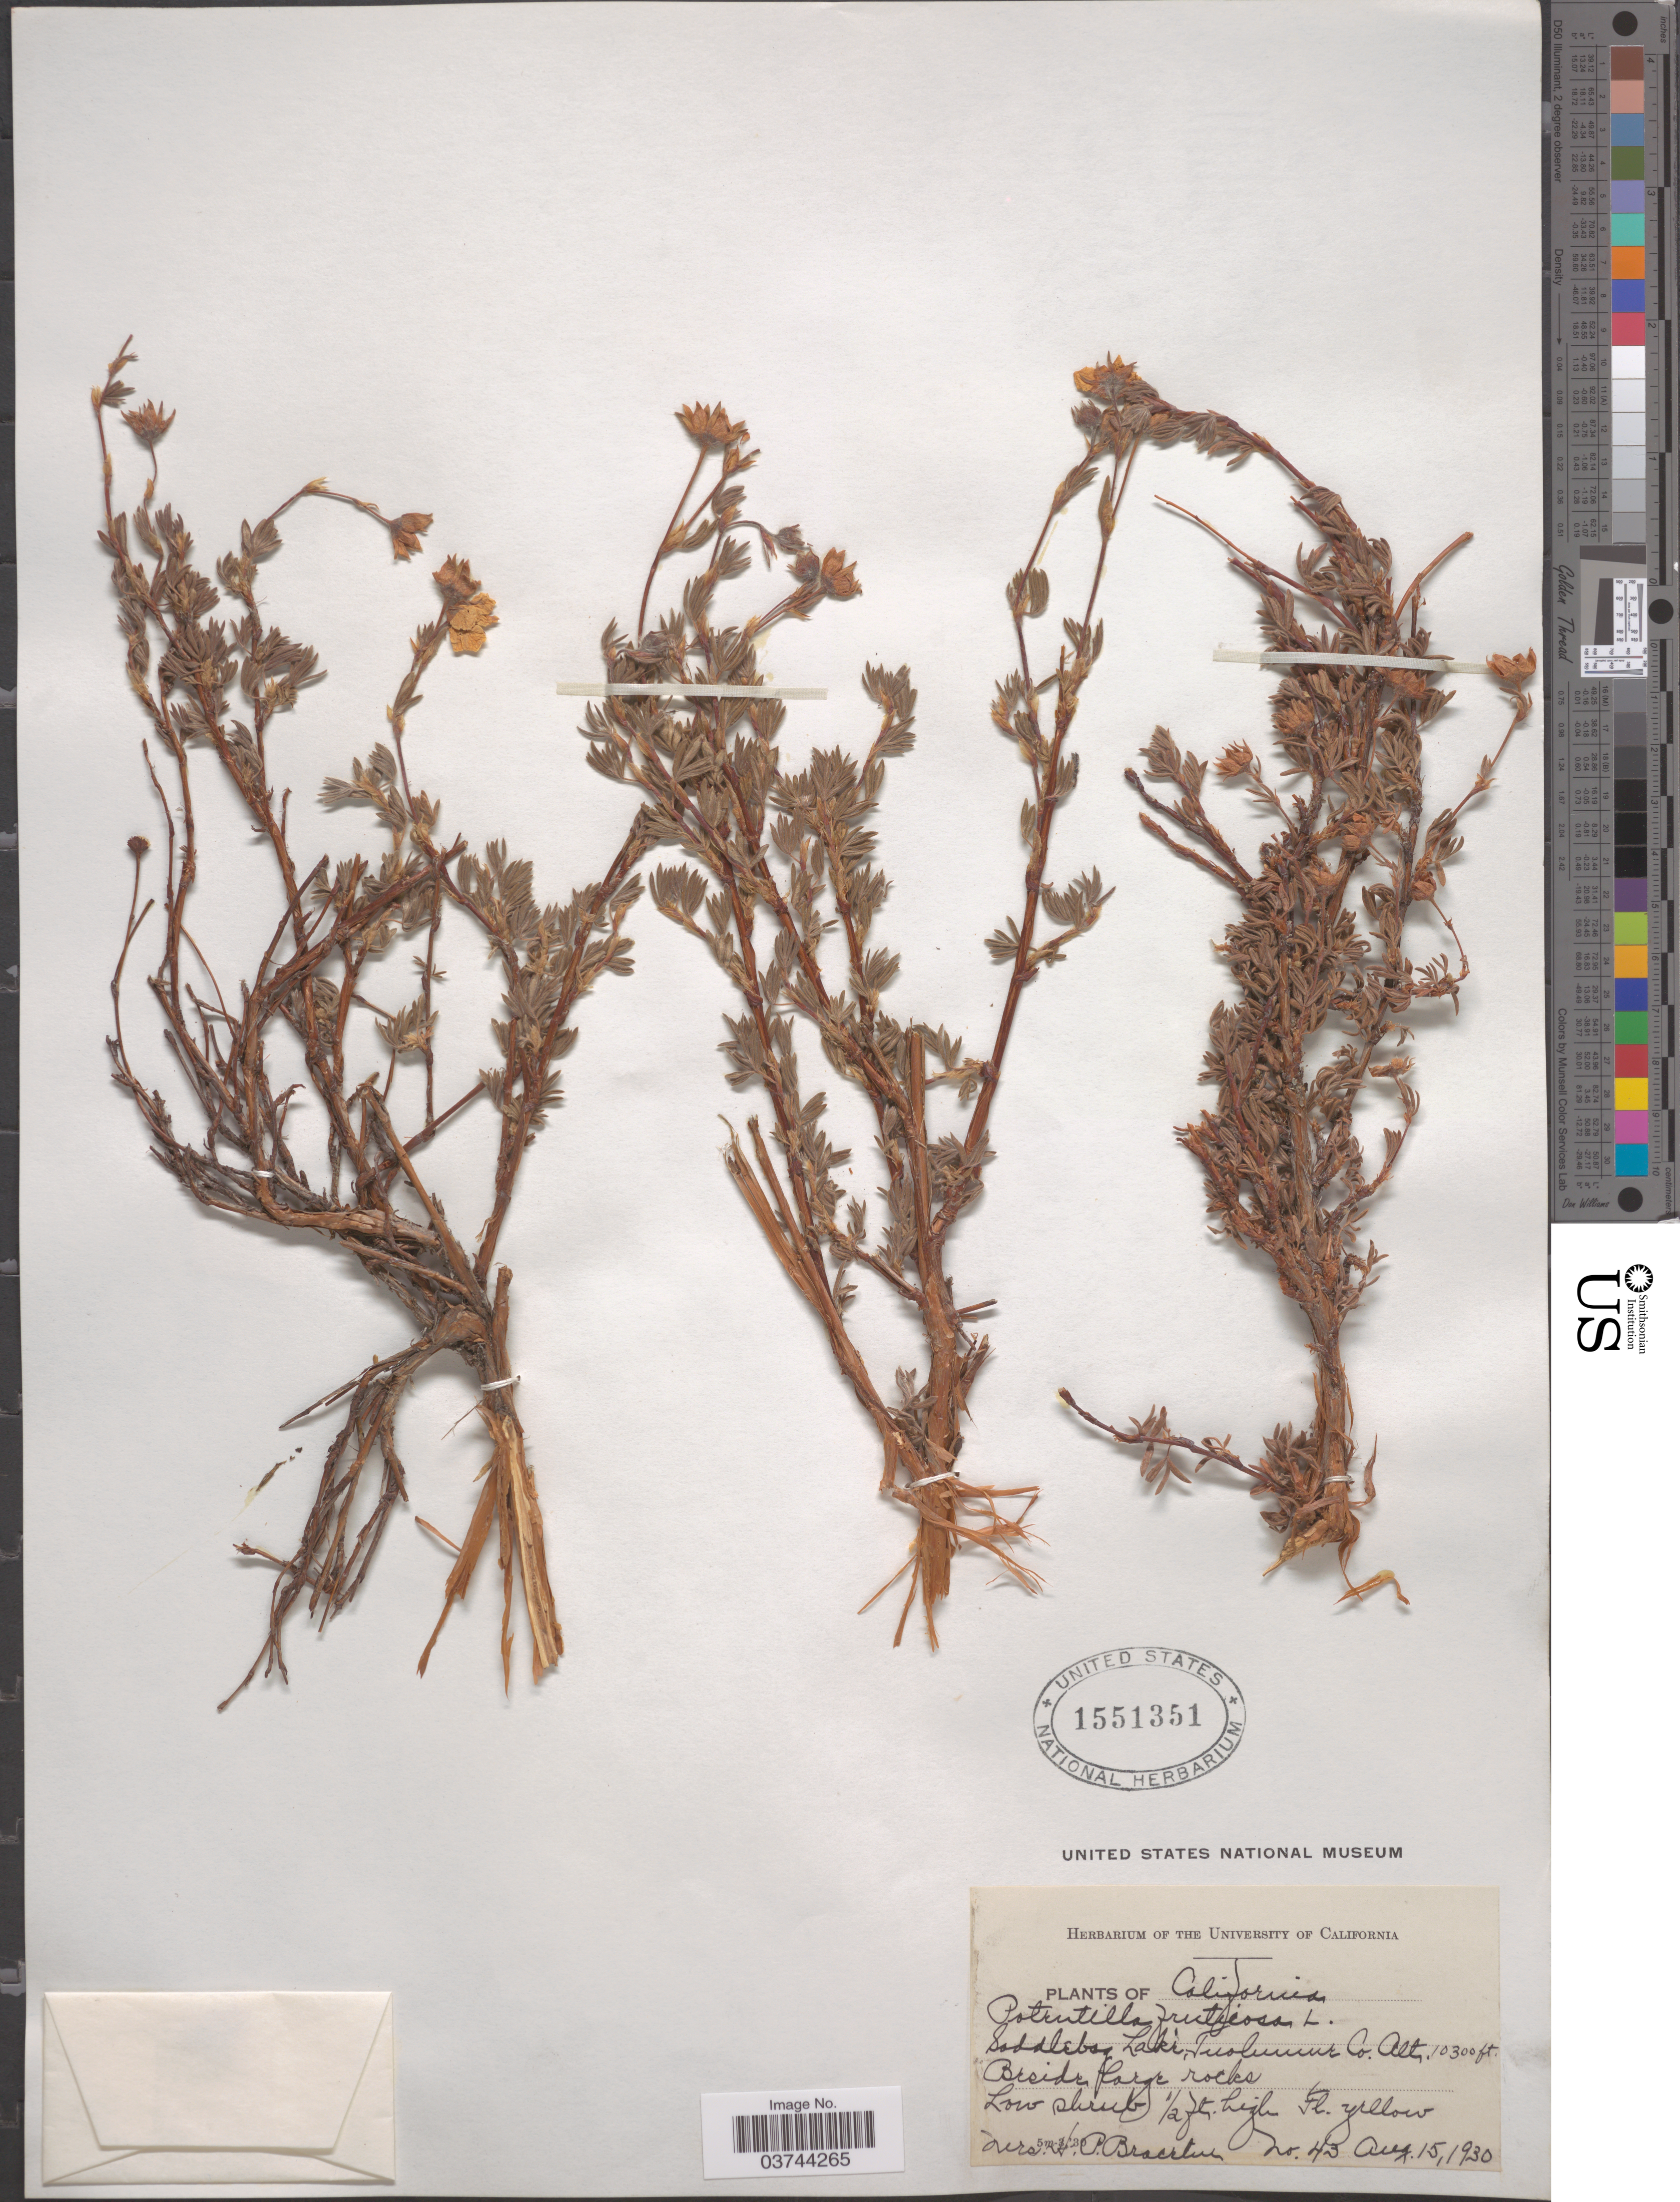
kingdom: Plantae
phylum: Tracheophyta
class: Magnoliopsida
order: Rosales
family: Rosaceae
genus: Dasiphora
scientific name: Dasiphora fruticosa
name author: (L.) Rydb.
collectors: H. Bracelin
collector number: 43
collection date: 1930-08-15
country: United States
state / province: California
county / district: Tuolumne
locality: Saddlebag Lake, Tuolumne Co.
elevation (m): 3139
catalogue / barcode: US 1551351